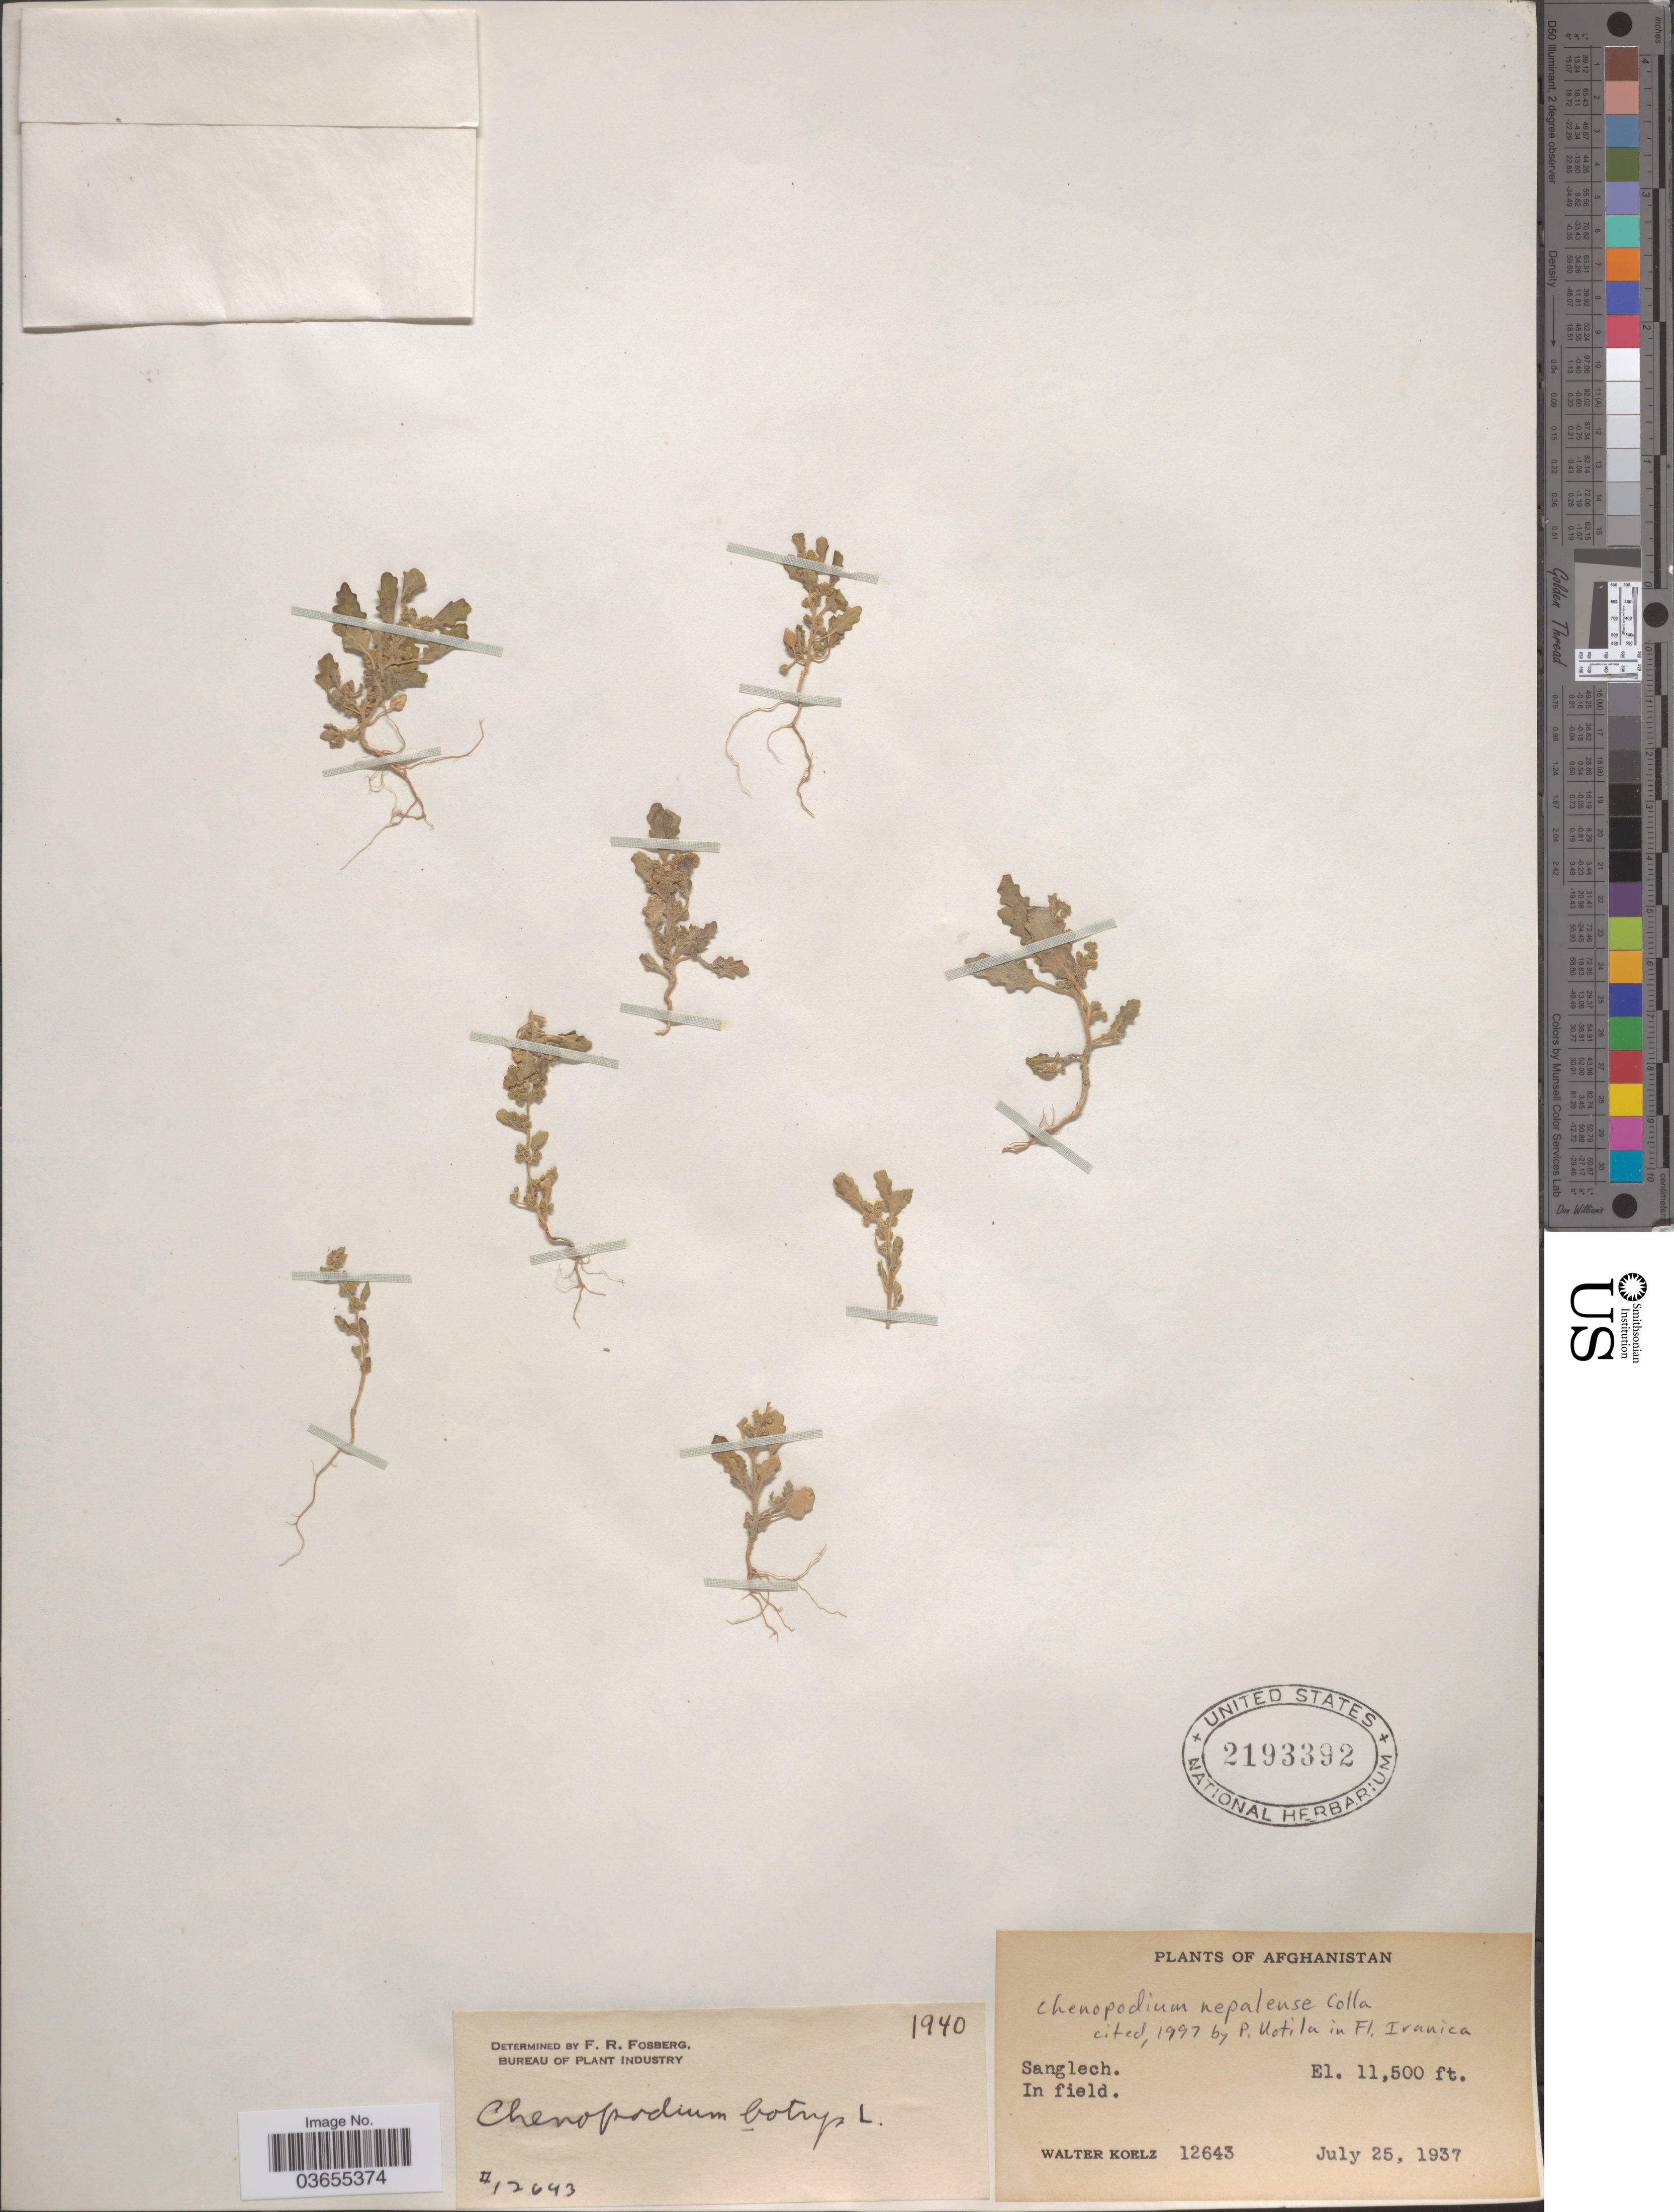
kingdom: Plantae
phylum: Tracheophyta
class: Magnoliopsida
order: Caryophyllales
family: Amaranthaceae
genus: Chenopodium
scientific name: Chenopodium botrys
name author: L.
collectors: W. N. Koelz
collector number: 12643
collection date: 1937-07-25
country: Afghanistan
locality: Sanglech.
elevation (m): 3505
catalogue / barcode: US 2193392